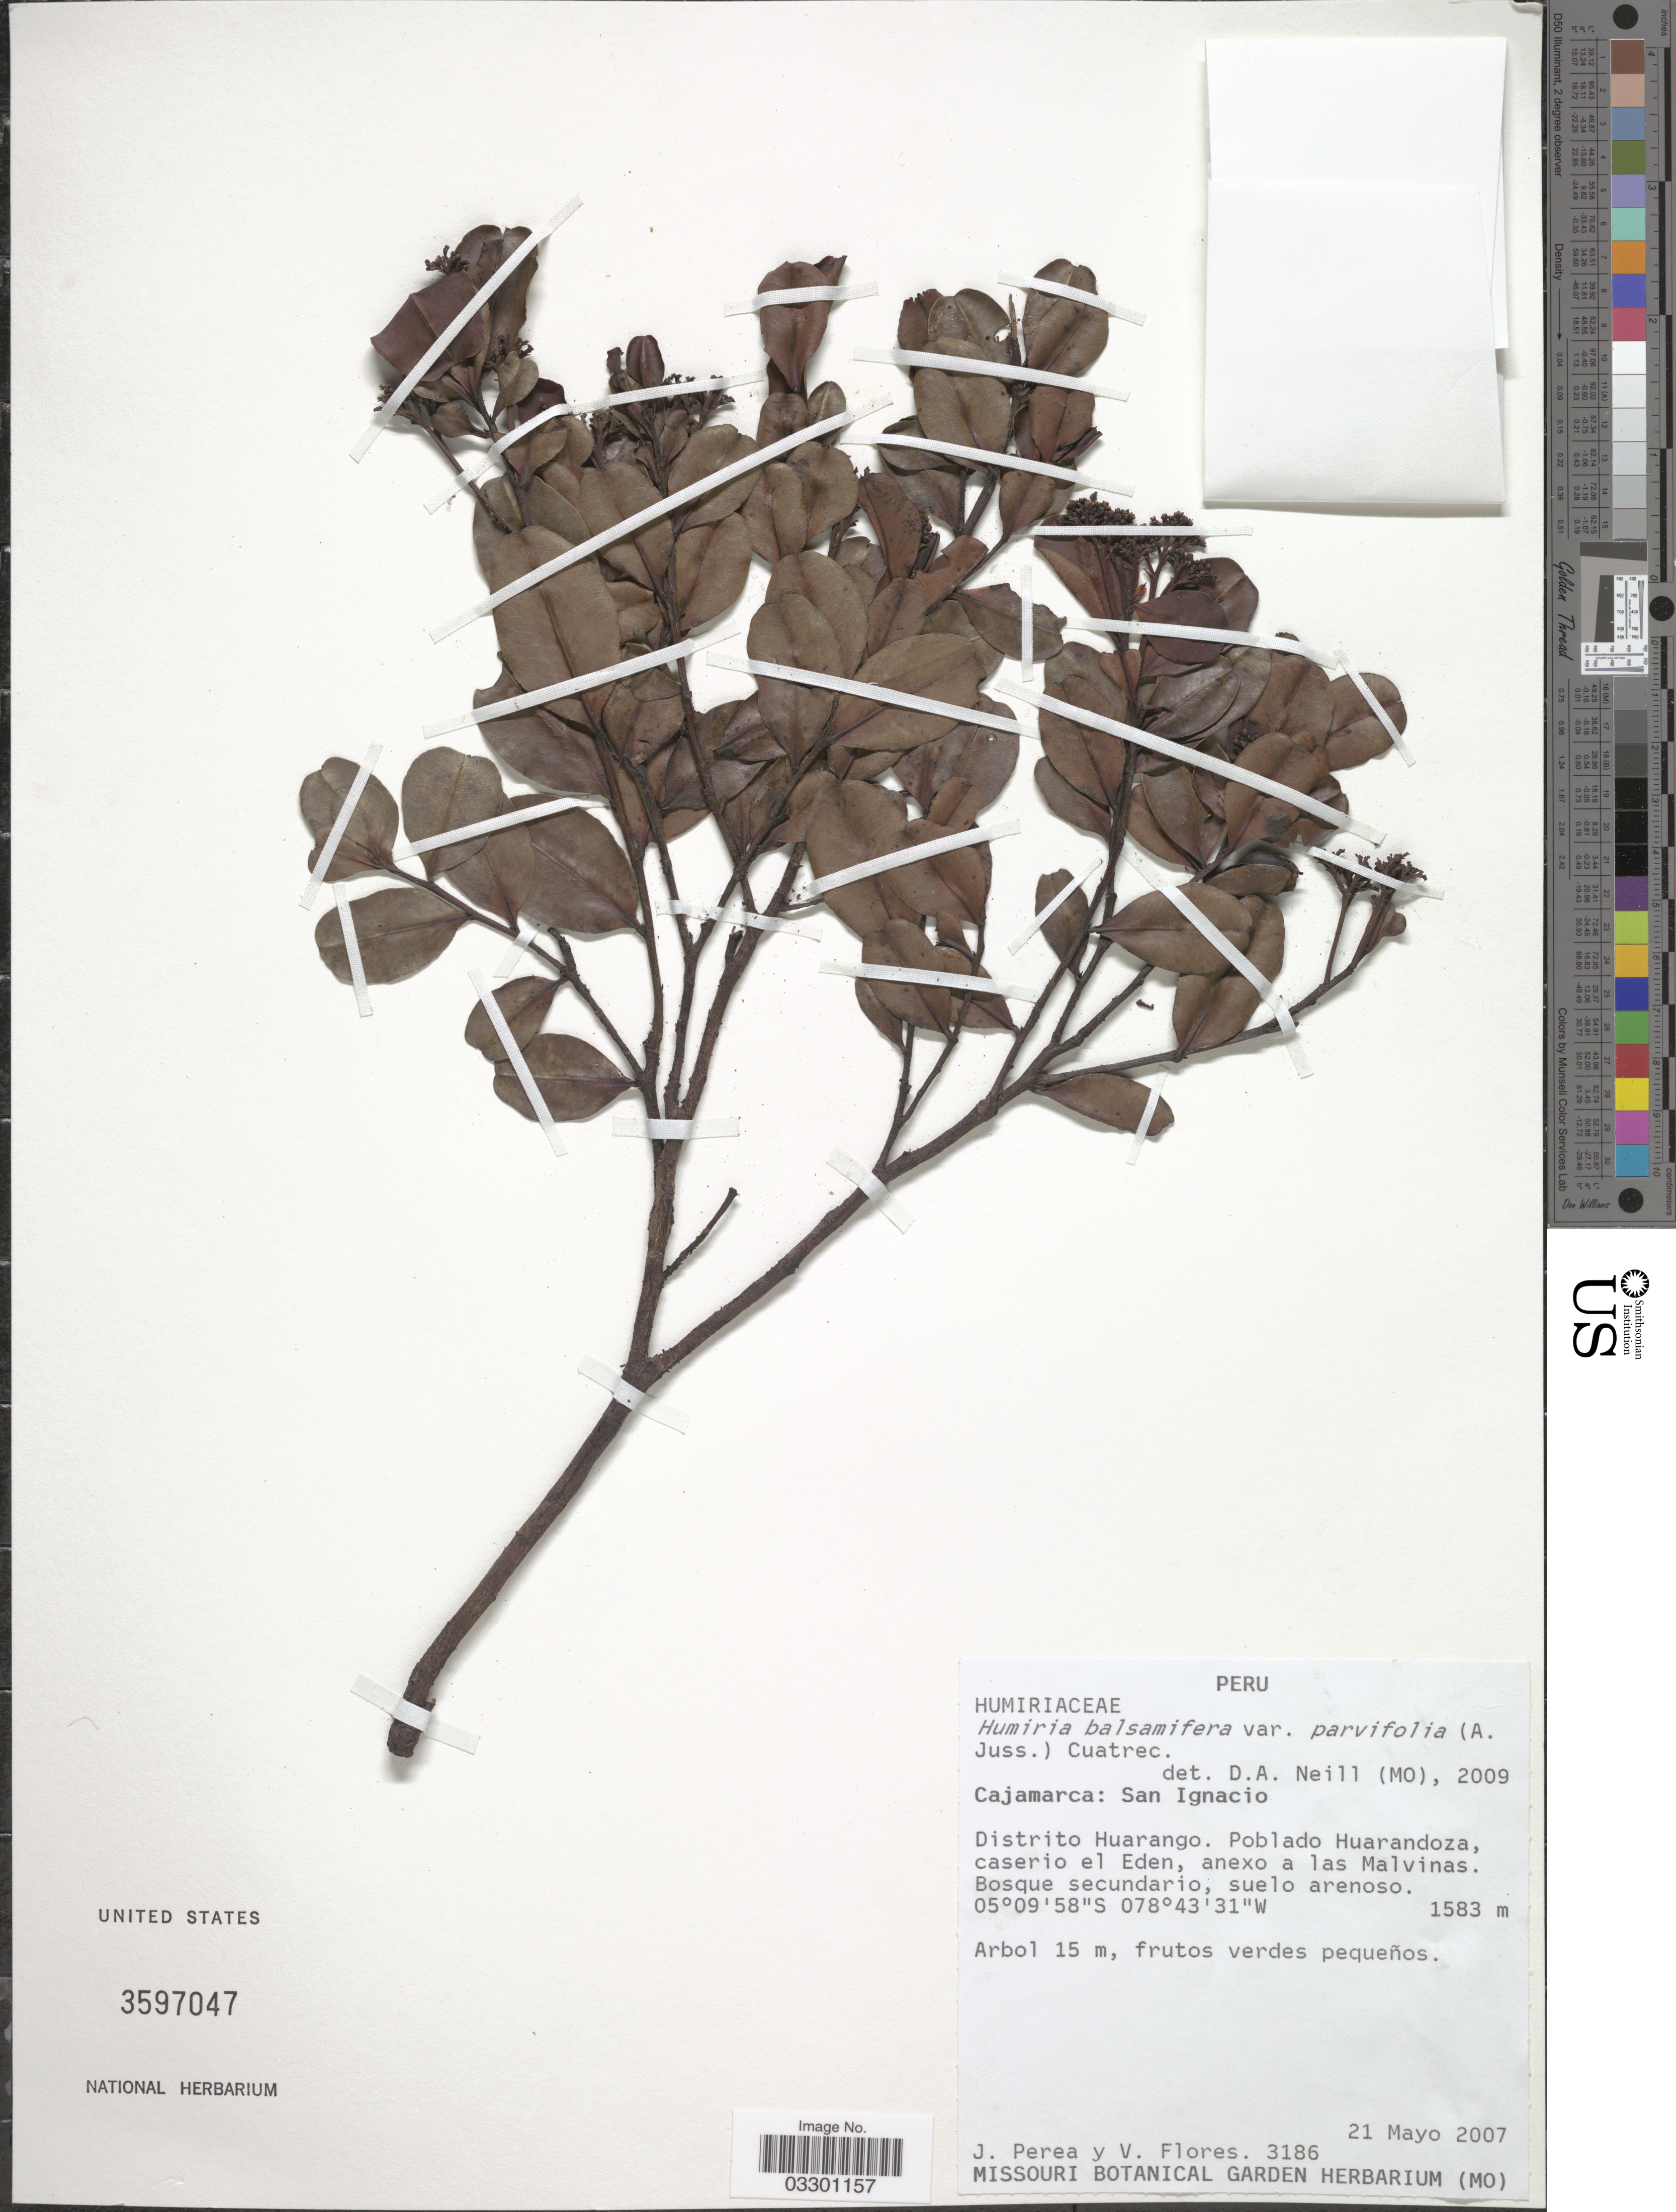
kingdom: Plantae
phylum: Tracheophyta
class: Magnoliopsida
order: Malpighiales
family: Humiriaceae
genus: Humiria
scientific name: Humiria balsamifera var. parvifolia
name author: (A. Juss.) Cuatrec.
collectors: J. Perea & V. Flores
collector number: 3186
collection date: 2007-05-21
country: Peru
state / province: Cajamarca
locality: San Ignacio. Distrito Huarango. Poblado Huarandoza, caserio el Eden, anexo a las Malvinas.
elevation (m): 1583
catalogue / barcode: US 3597047